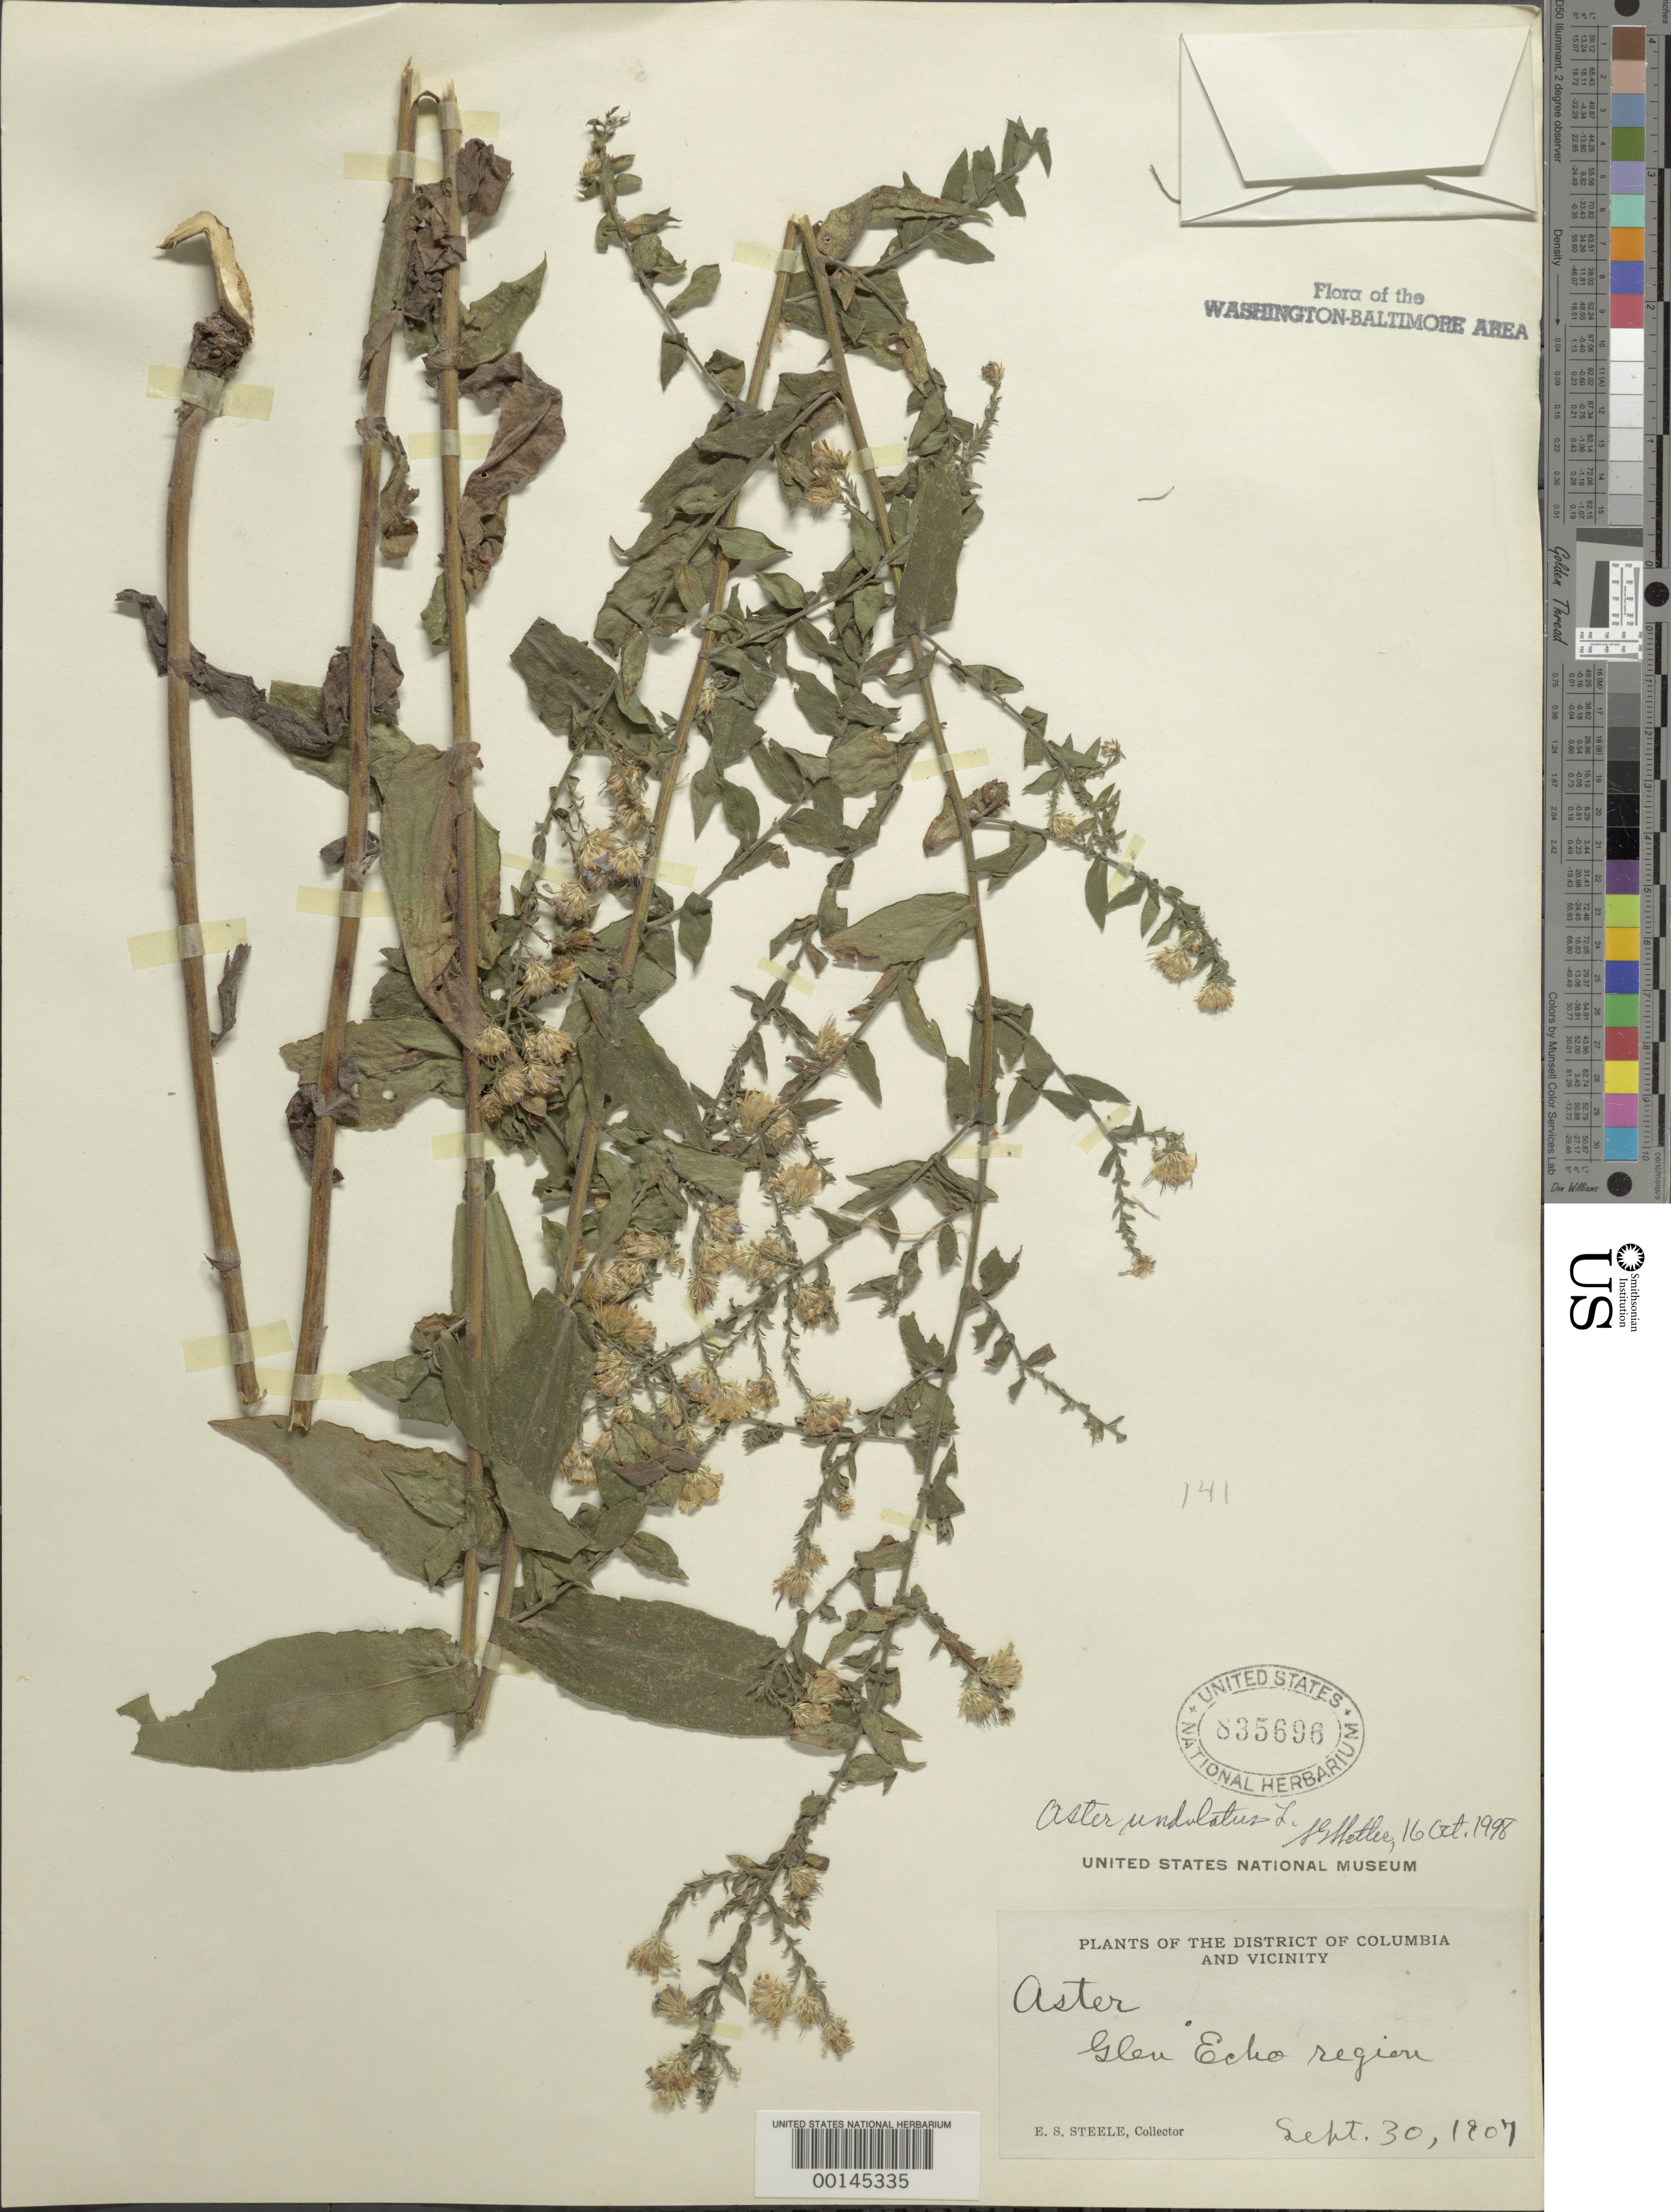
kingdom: Plantae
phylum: Tracheophyta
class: Magnoliopsida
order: Asterales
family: Asteraceae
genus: Symphyotrichum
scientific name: Symphyotrichum undulatum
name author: (L.) G.L. Nesom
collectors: E. Steele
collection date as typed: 30 Sep 1907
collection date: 1907-09-30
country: United States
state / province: Maryland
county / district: Montgomery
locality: Glen Echo Region C. & O. Canal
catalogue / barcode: US 835696